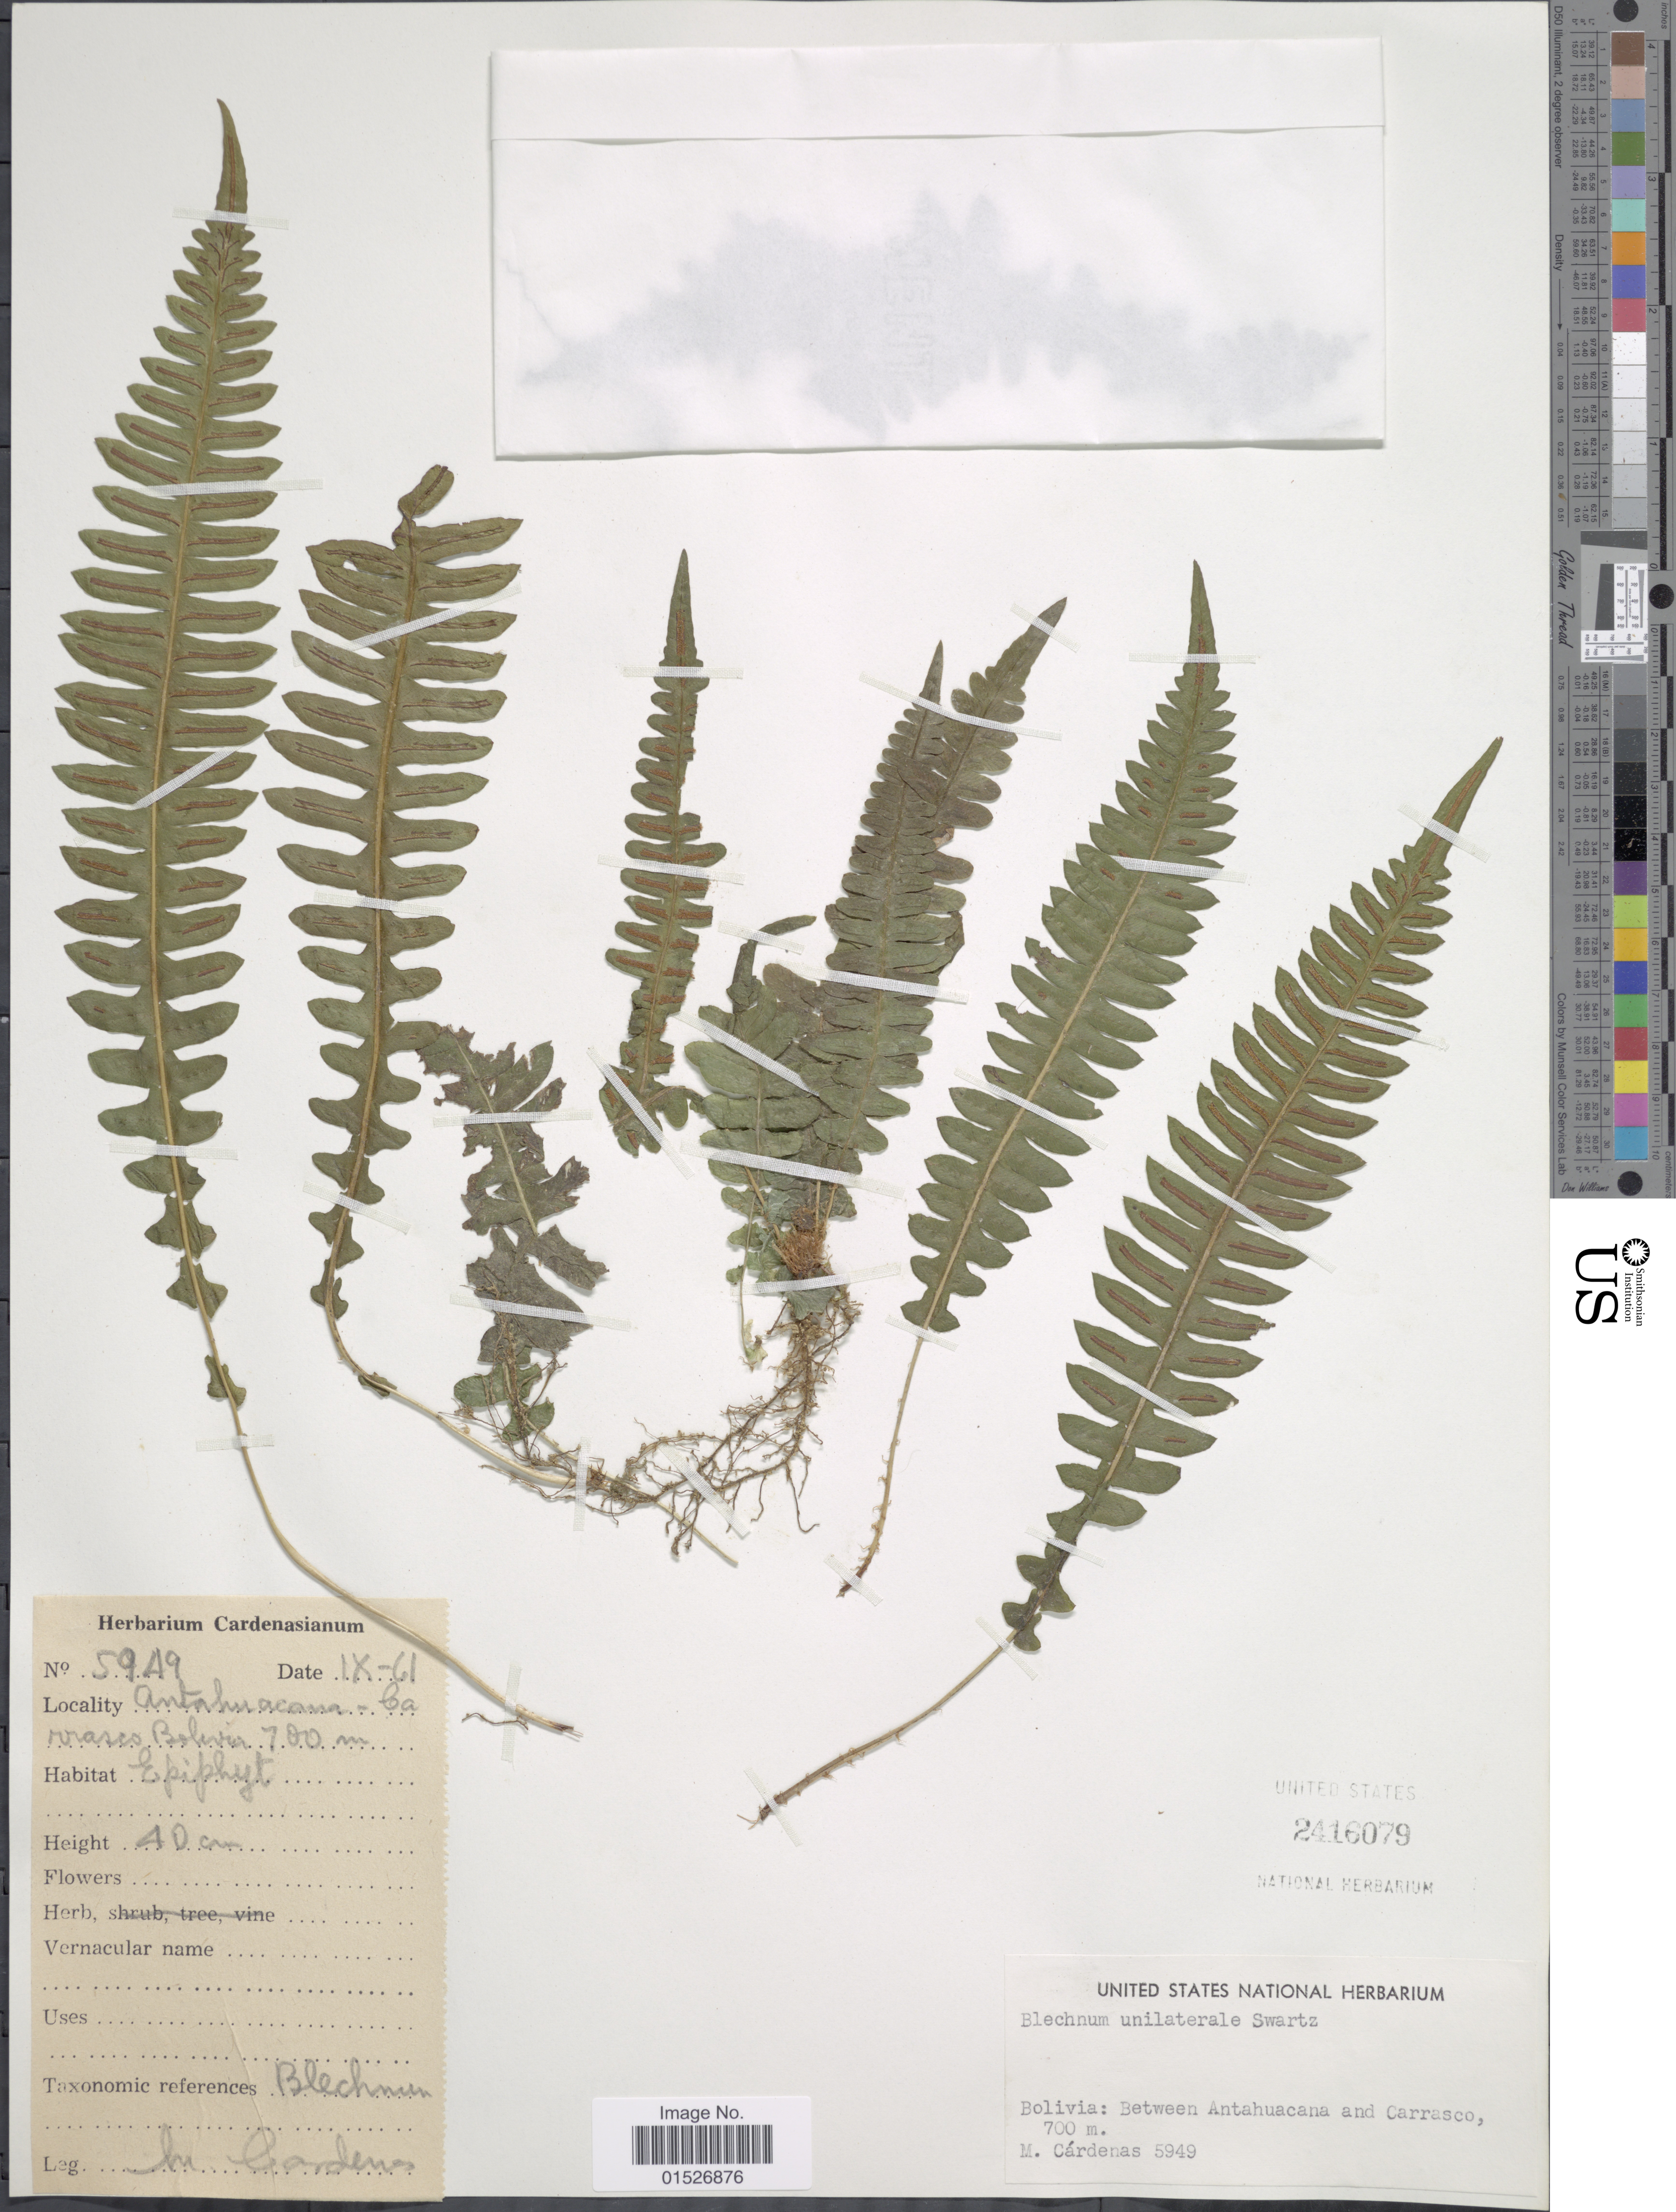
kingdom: Plantae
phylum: Tracheophyta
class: Polypodiopsida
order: Polypodiales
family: Blechnaceae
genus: Blechnum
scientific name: Blechnum polypodioides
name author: Raddi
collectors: M. Cárdenas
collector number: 5949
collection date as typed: Transcribed d/m/y: /9/61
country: Bolivia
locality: Bolivia: Between Antahuacana and Carrasco.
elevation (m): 700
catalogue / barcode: US 2416079